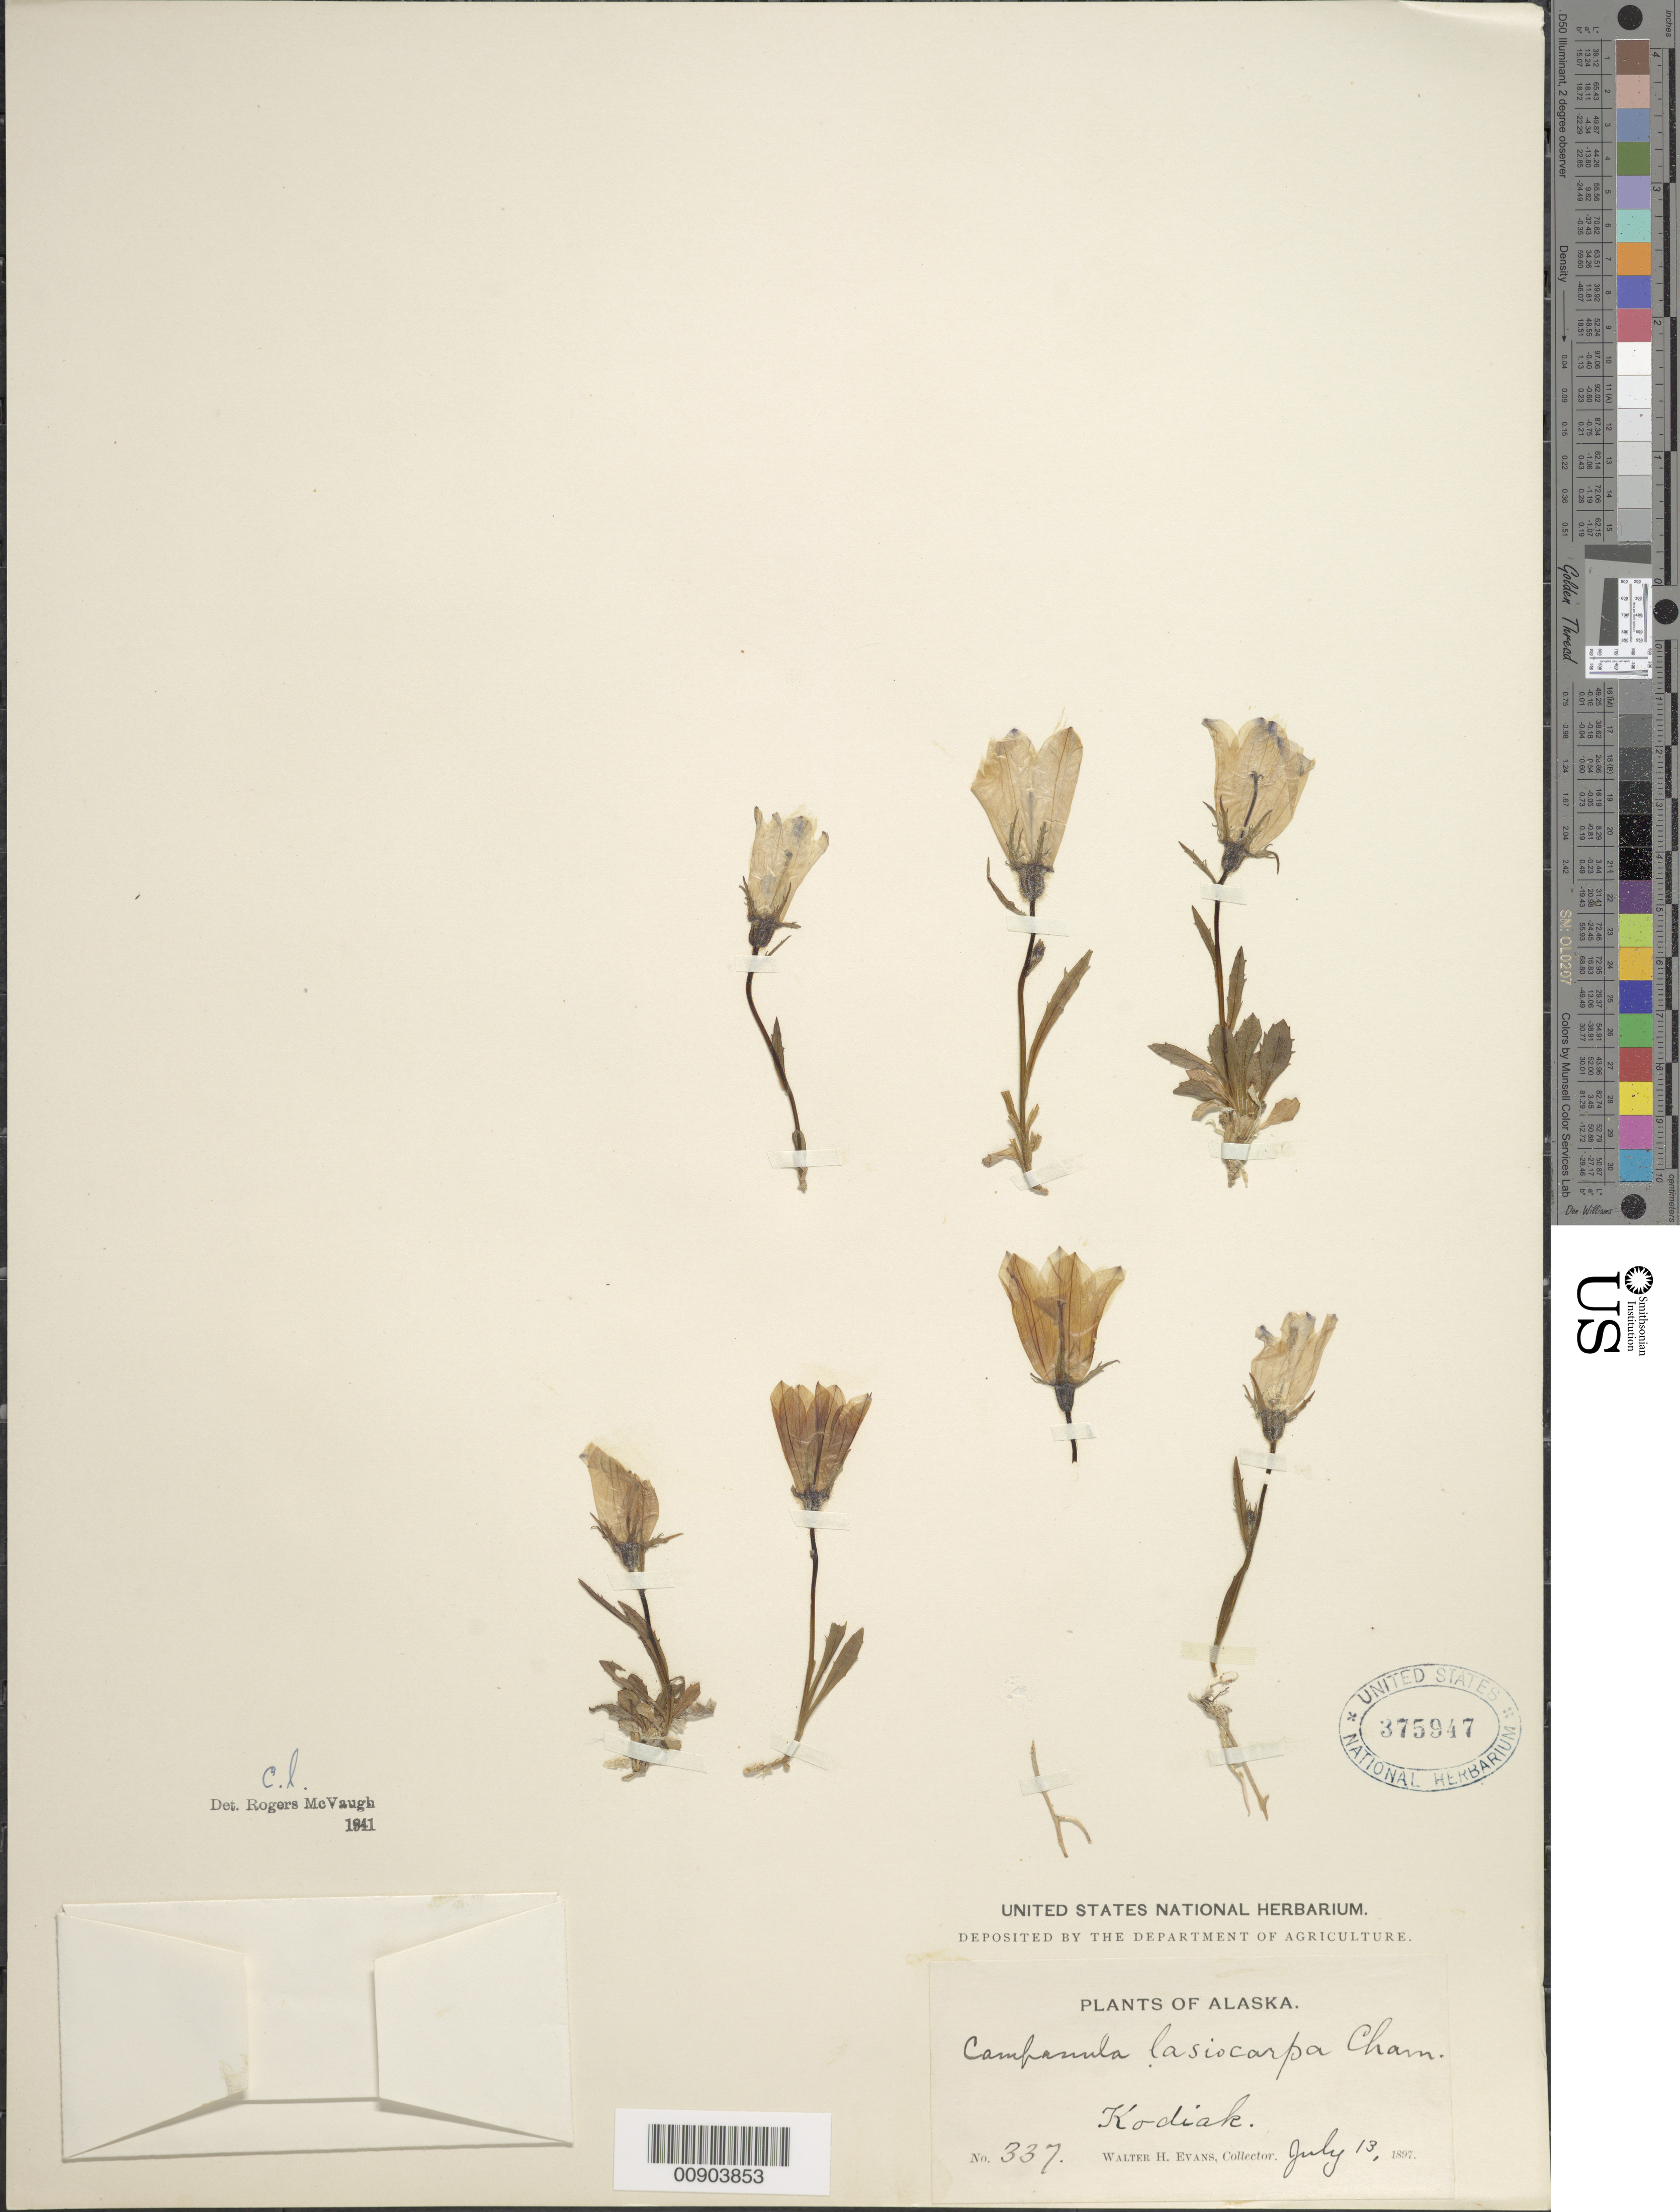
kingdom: Plantae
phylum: Tracheophyta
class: Magnoliopsida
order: Asterales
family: Campanulaceae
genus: Campanula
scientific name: Campanula lasiocarpa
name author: Cham.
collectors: W. H. Evans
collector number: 337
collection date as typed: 13 Jul 1897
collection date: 1897-07-13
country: United States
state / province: Alaska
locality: Kodiak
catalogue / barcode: US 375947